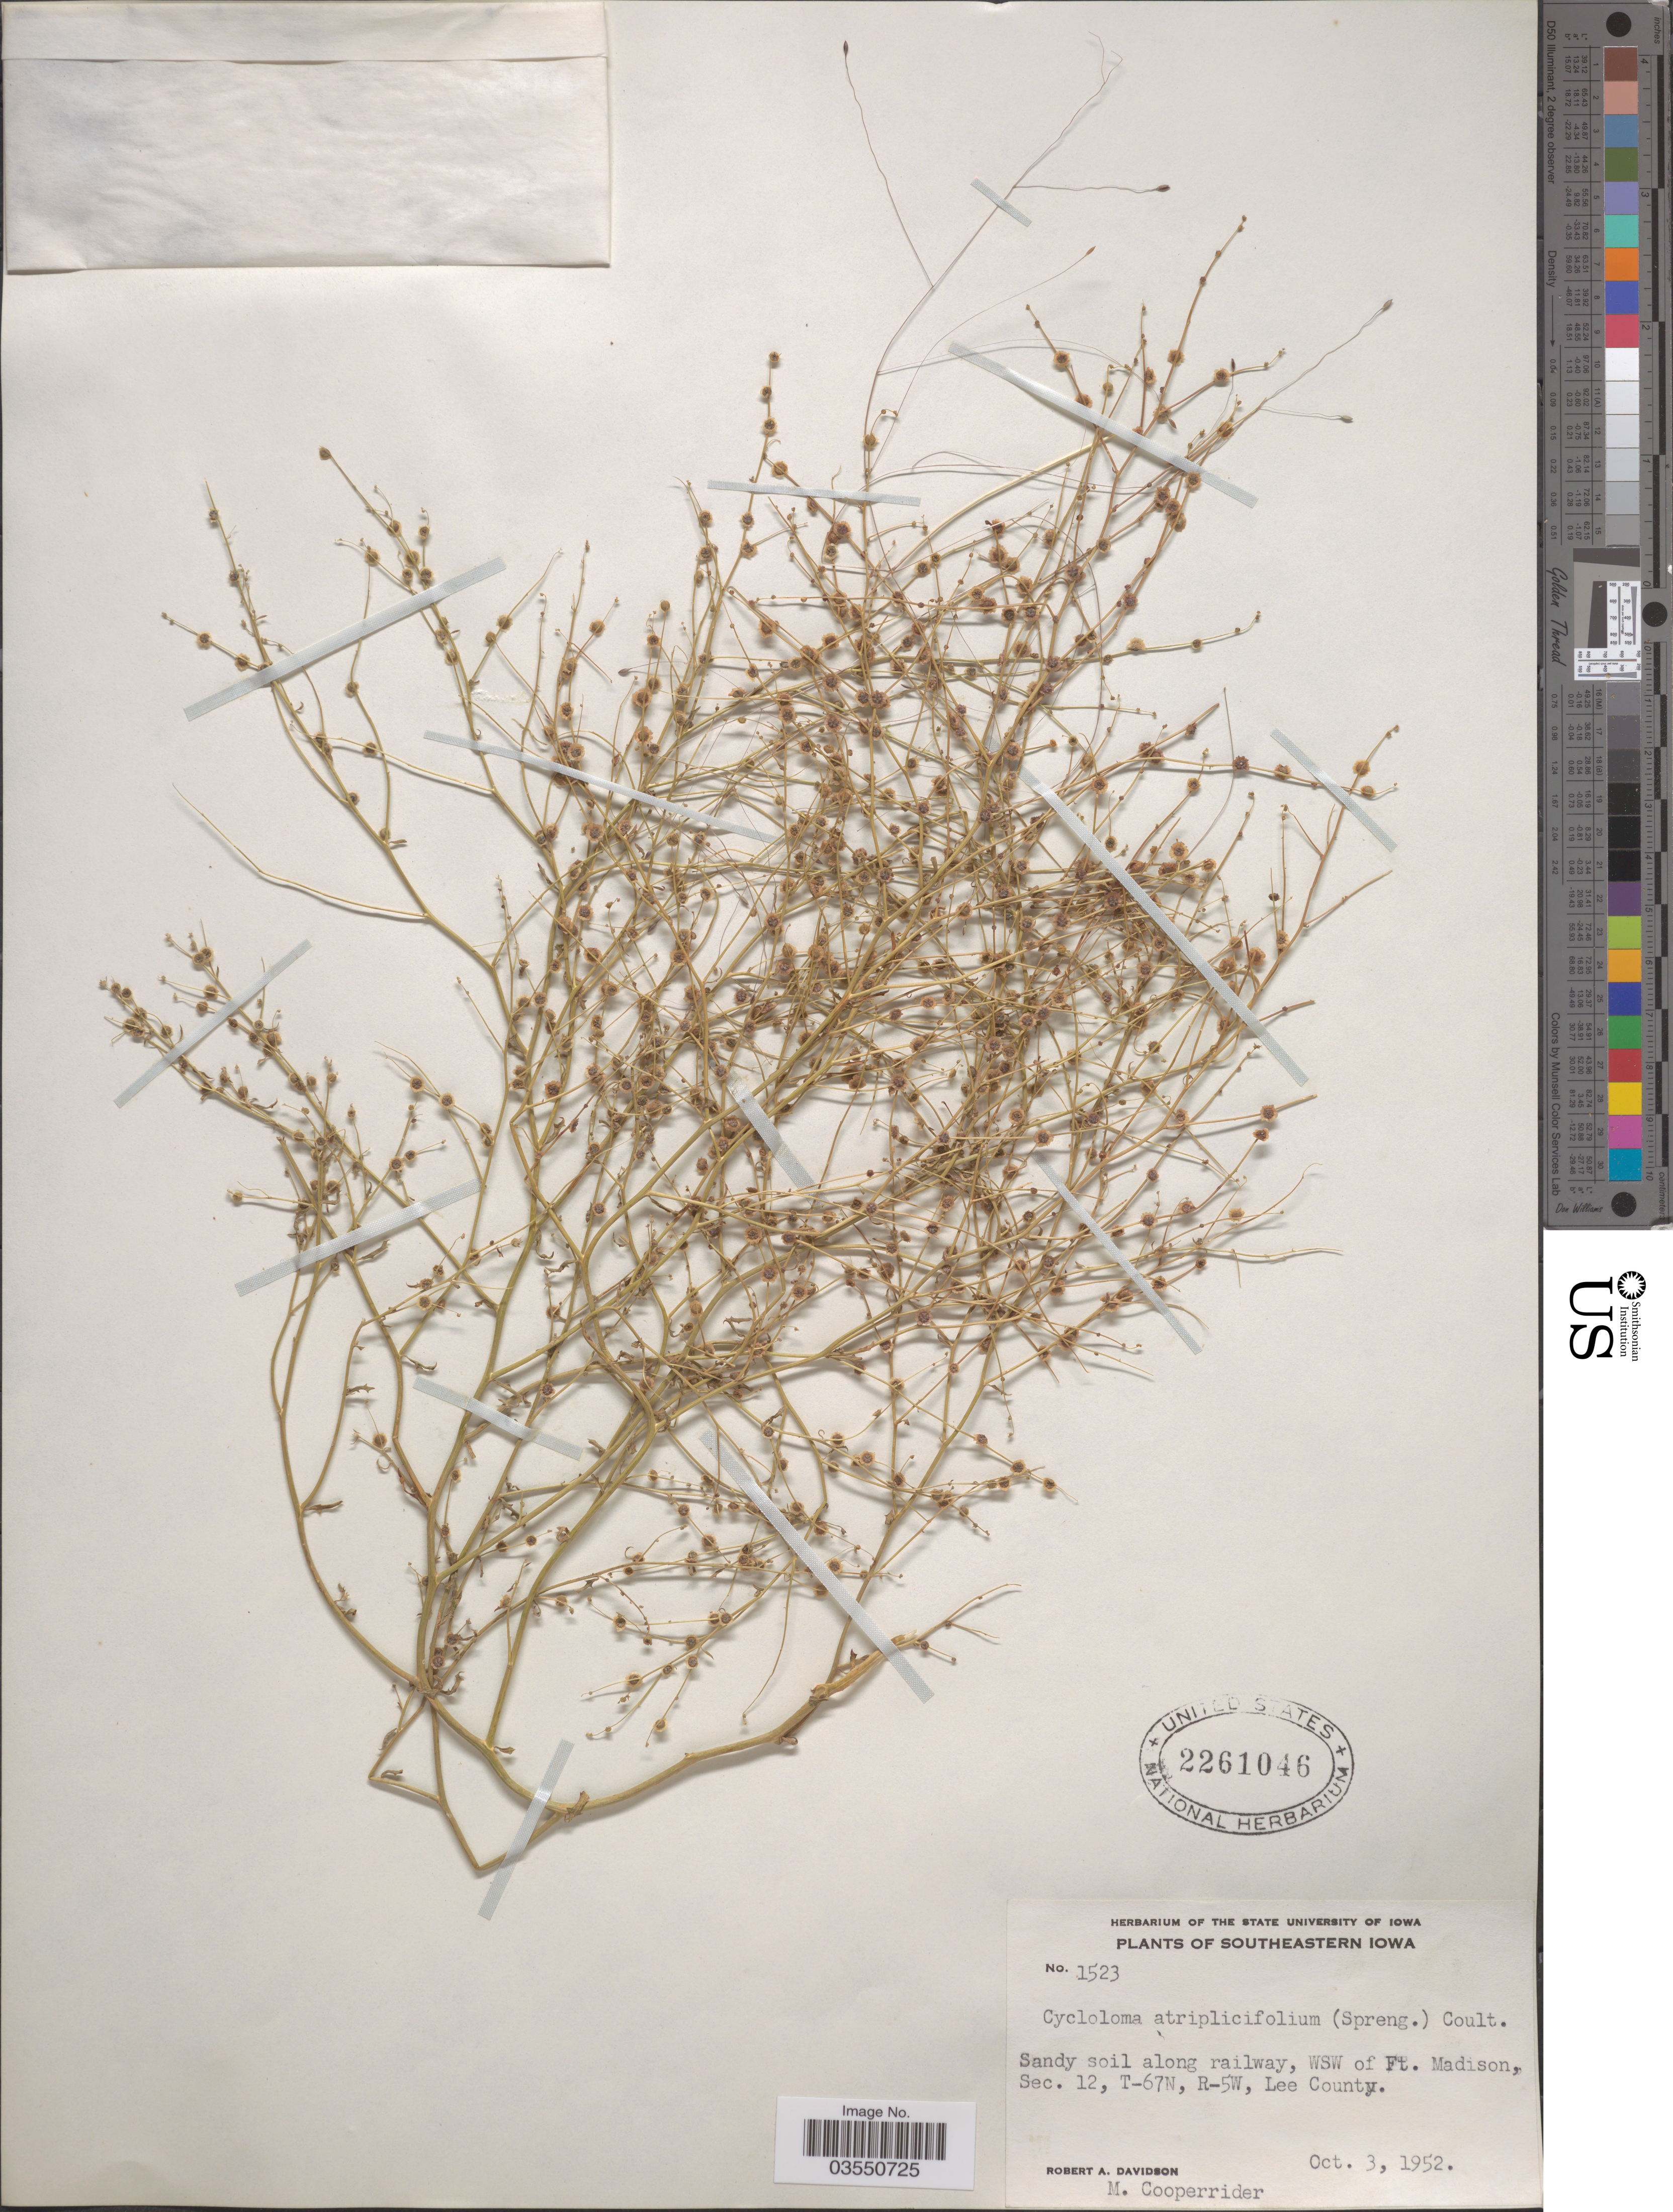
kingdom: Plantae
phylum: Tracheophyta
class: Magnoliopsida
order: Caryophyllales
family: Amaranthaceae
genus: Dysphania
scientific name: Dysphania atriplicifolia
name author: (Spreng.) G. Kadereit et al.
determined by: U.S. National Herbarium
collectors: R. A. Davidson & M. Cooperrider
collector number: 1523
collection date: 1952-10-03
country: United States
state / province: Iowa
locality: Southeastern Iowa. Sandy soil along railway, WSW of Ft. Madison, Sec. 12, T-67N, R-5W, Lee County.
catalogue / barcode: US 2261046